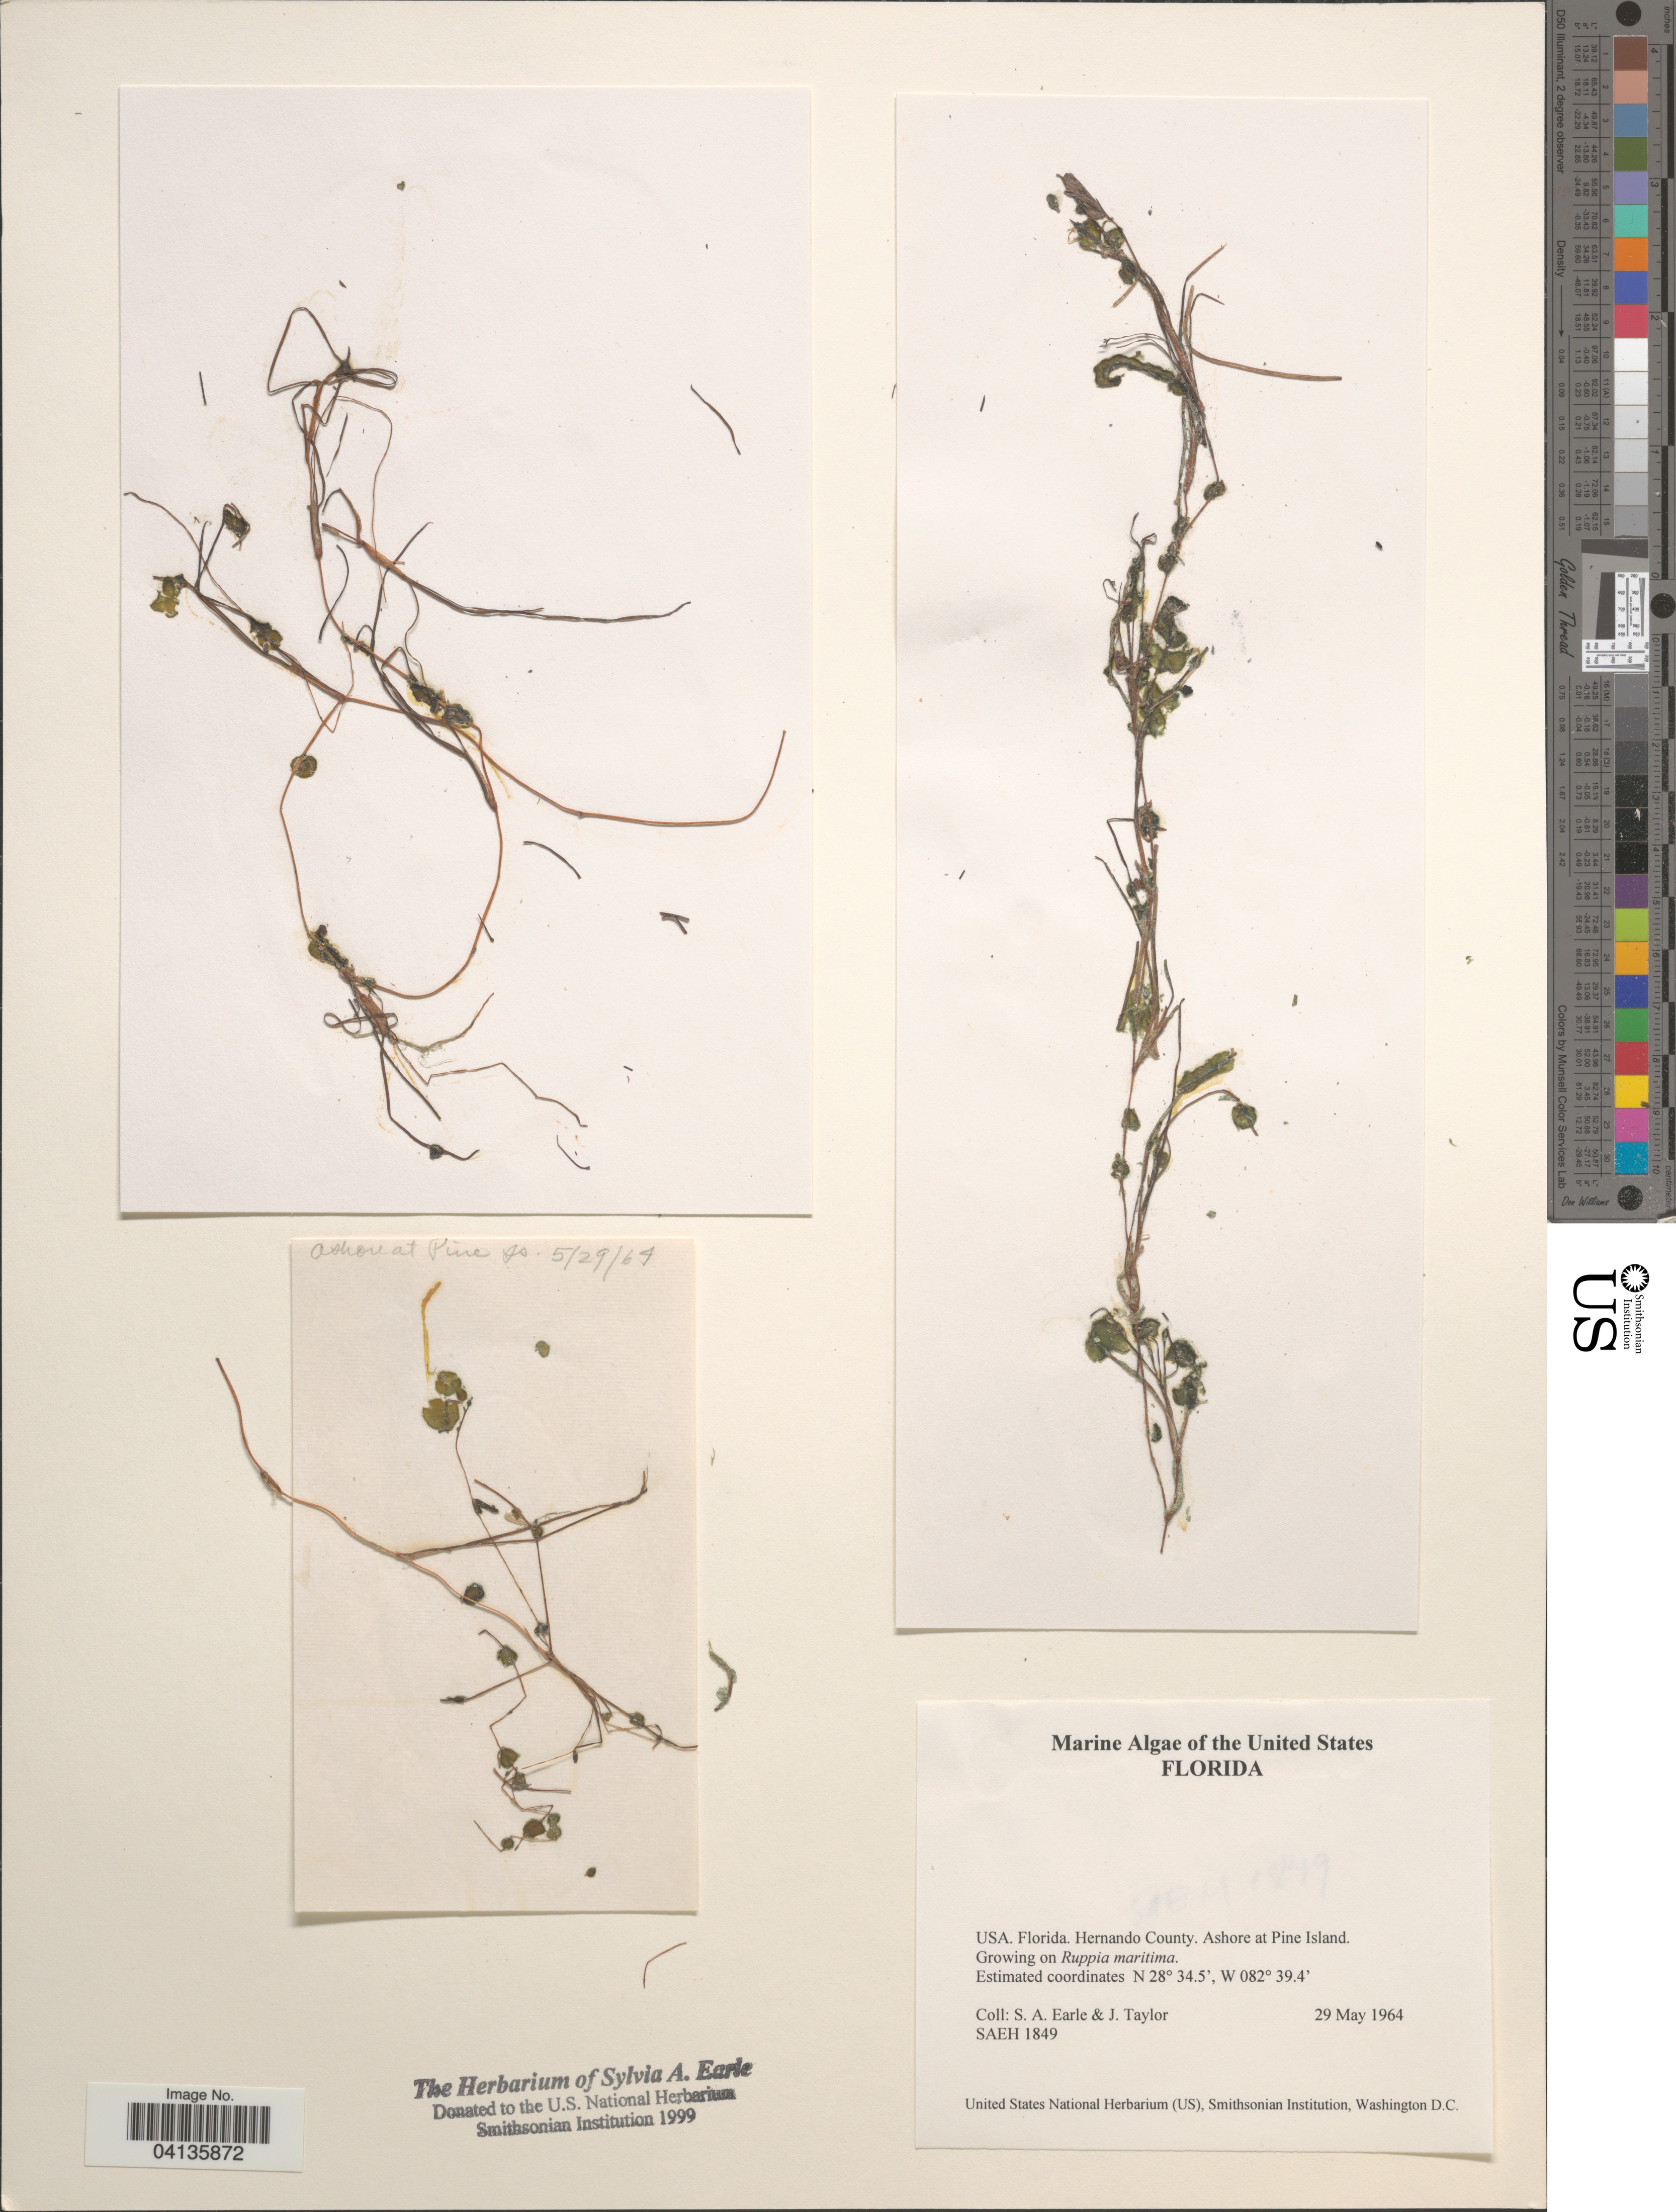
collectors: S. A. Earle & J. Taylor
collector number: SAEH 1849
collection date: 1964-05-29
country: United States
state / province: Florida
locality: Hernando County. Ashore at Pine Island.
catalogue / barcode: US 238783